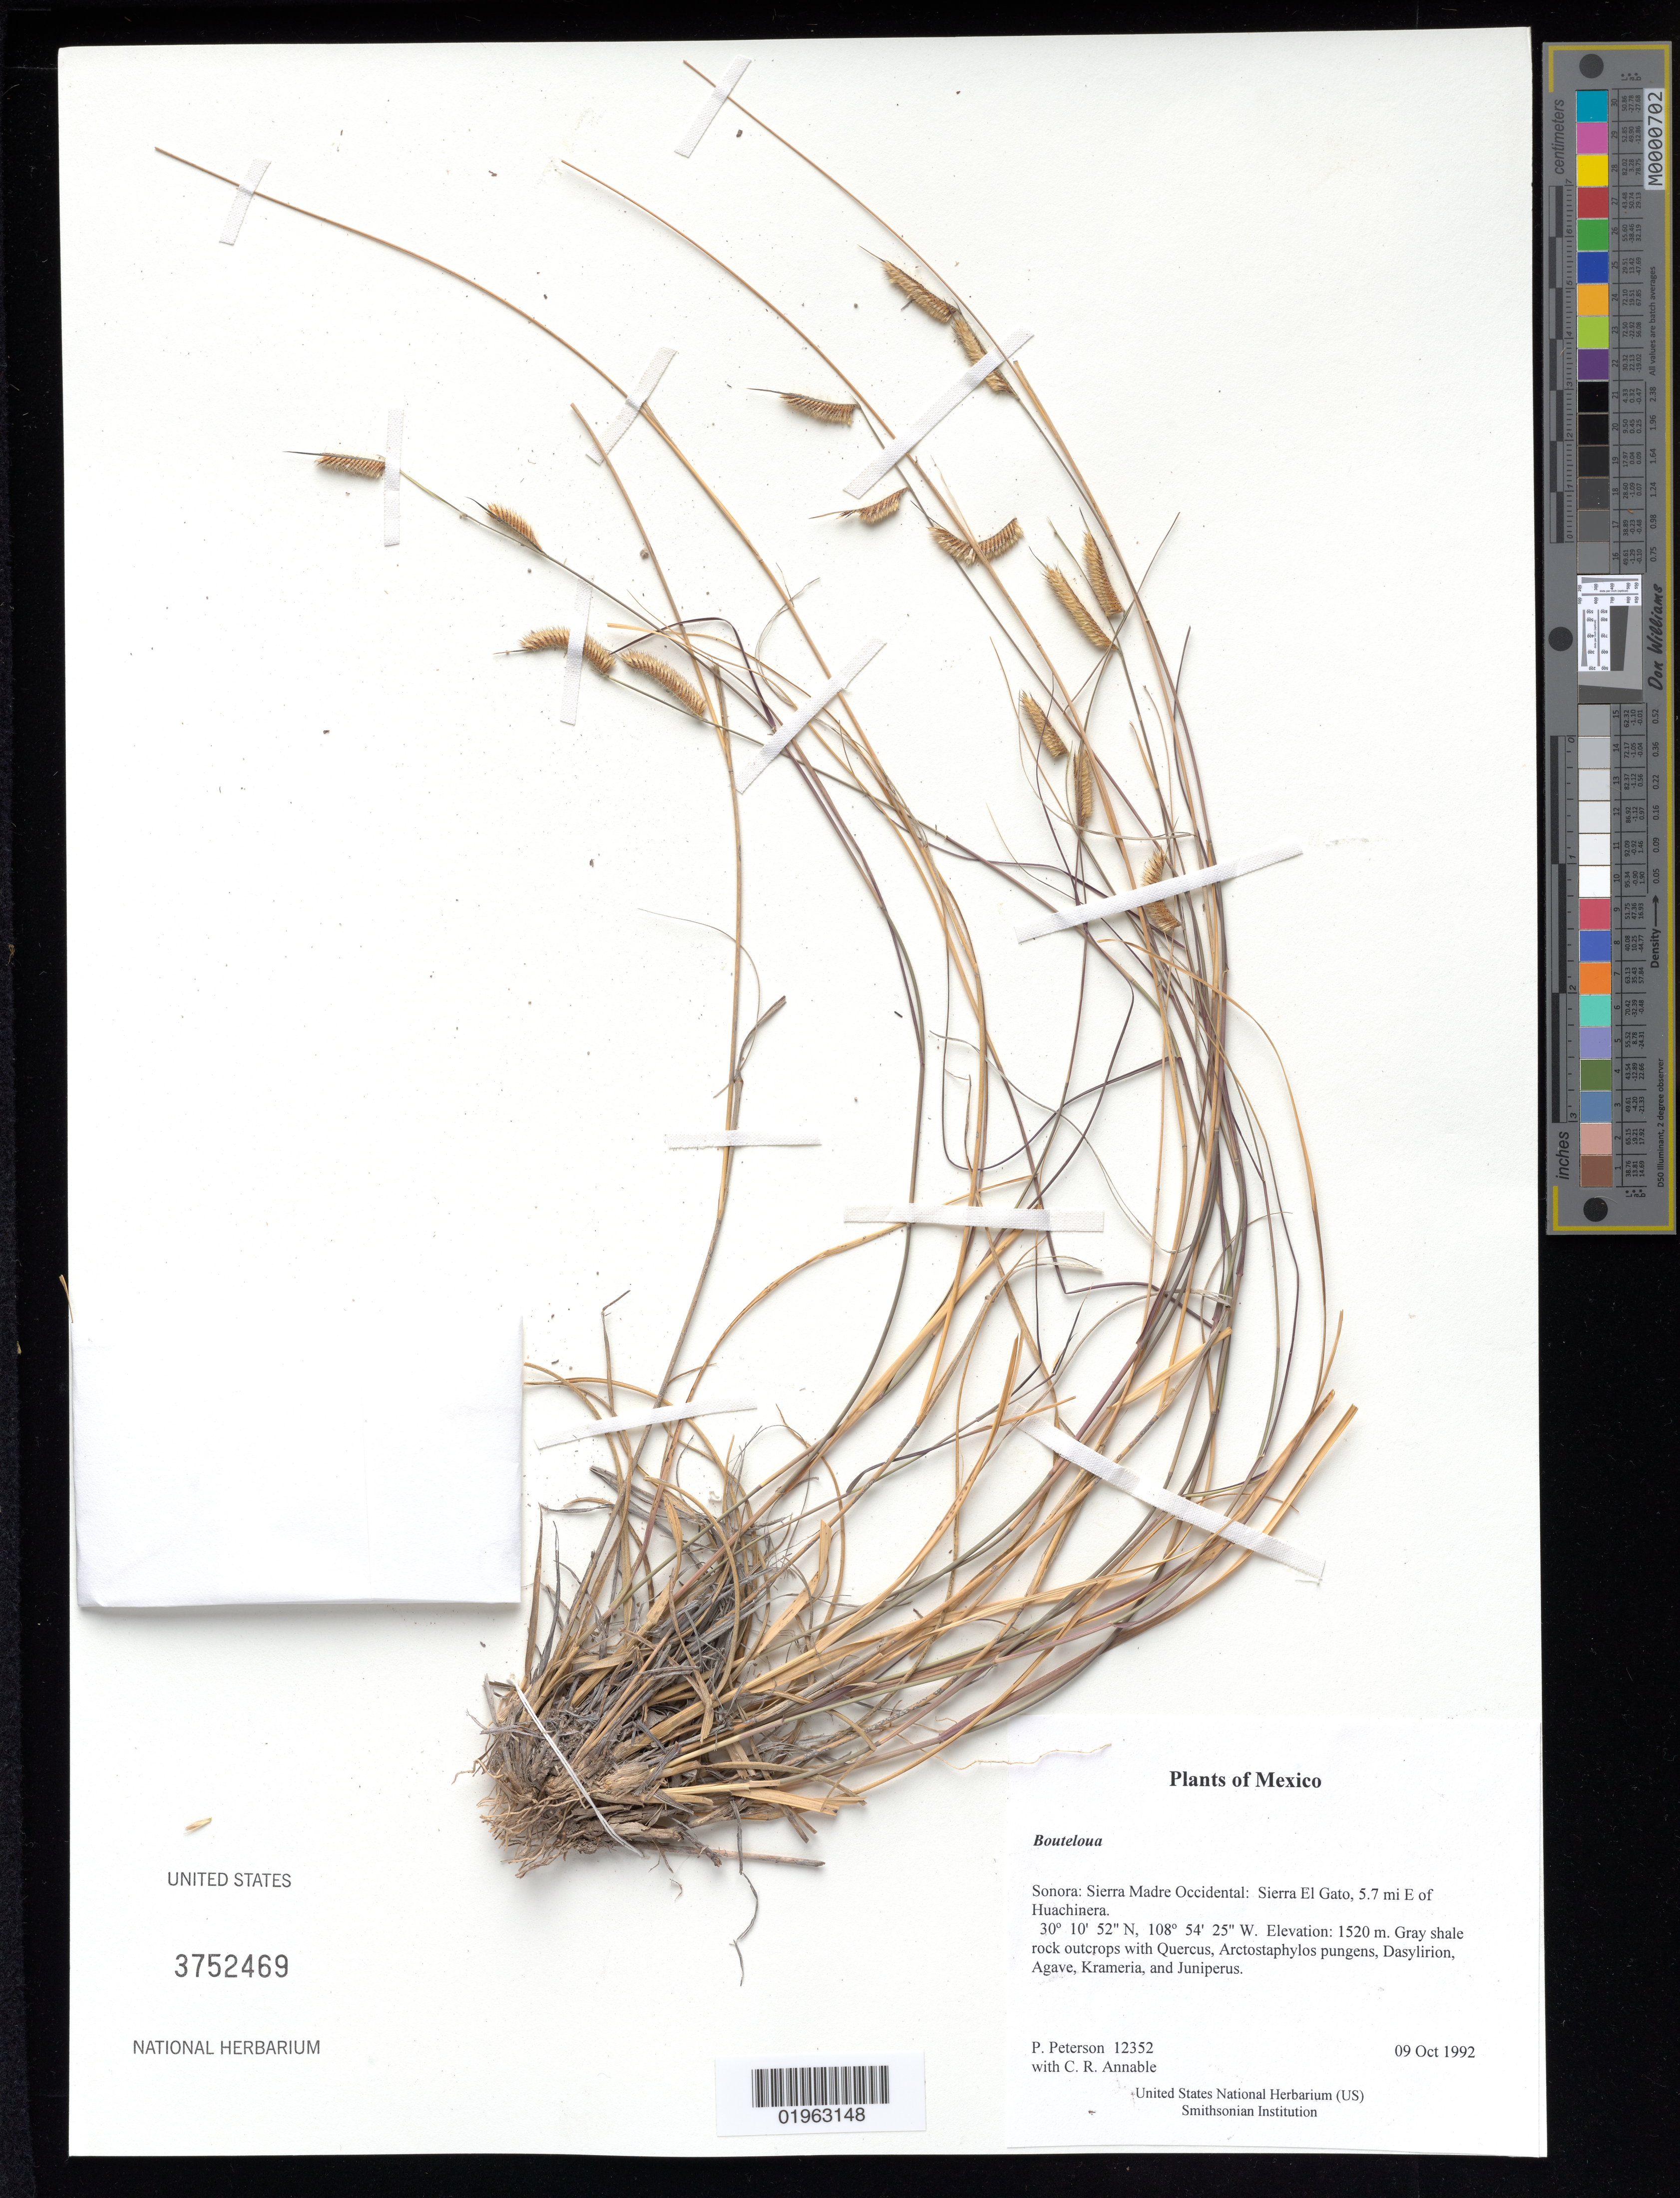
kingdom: Plantae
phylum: Tracheophyta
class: Liliopsida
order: Poales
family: Poaceae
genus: Bouteloua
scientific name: Bouteloua sp.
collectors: P. M. Peterson & C. R. Annable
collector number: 12352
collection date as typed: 09 Oct 1992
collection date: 1992-10-09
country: Mexico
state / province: Sonora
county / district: Sierra Madre Occidental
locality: Sierra El Gato, 5.7 mi E of Huachinera.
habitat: Gray shale rock outcrops with Quercus, Arctostaphylos pungens, Dasylirion, Agave, Krameria, and Juniperus.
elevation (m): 1520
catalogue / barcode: US 3752469